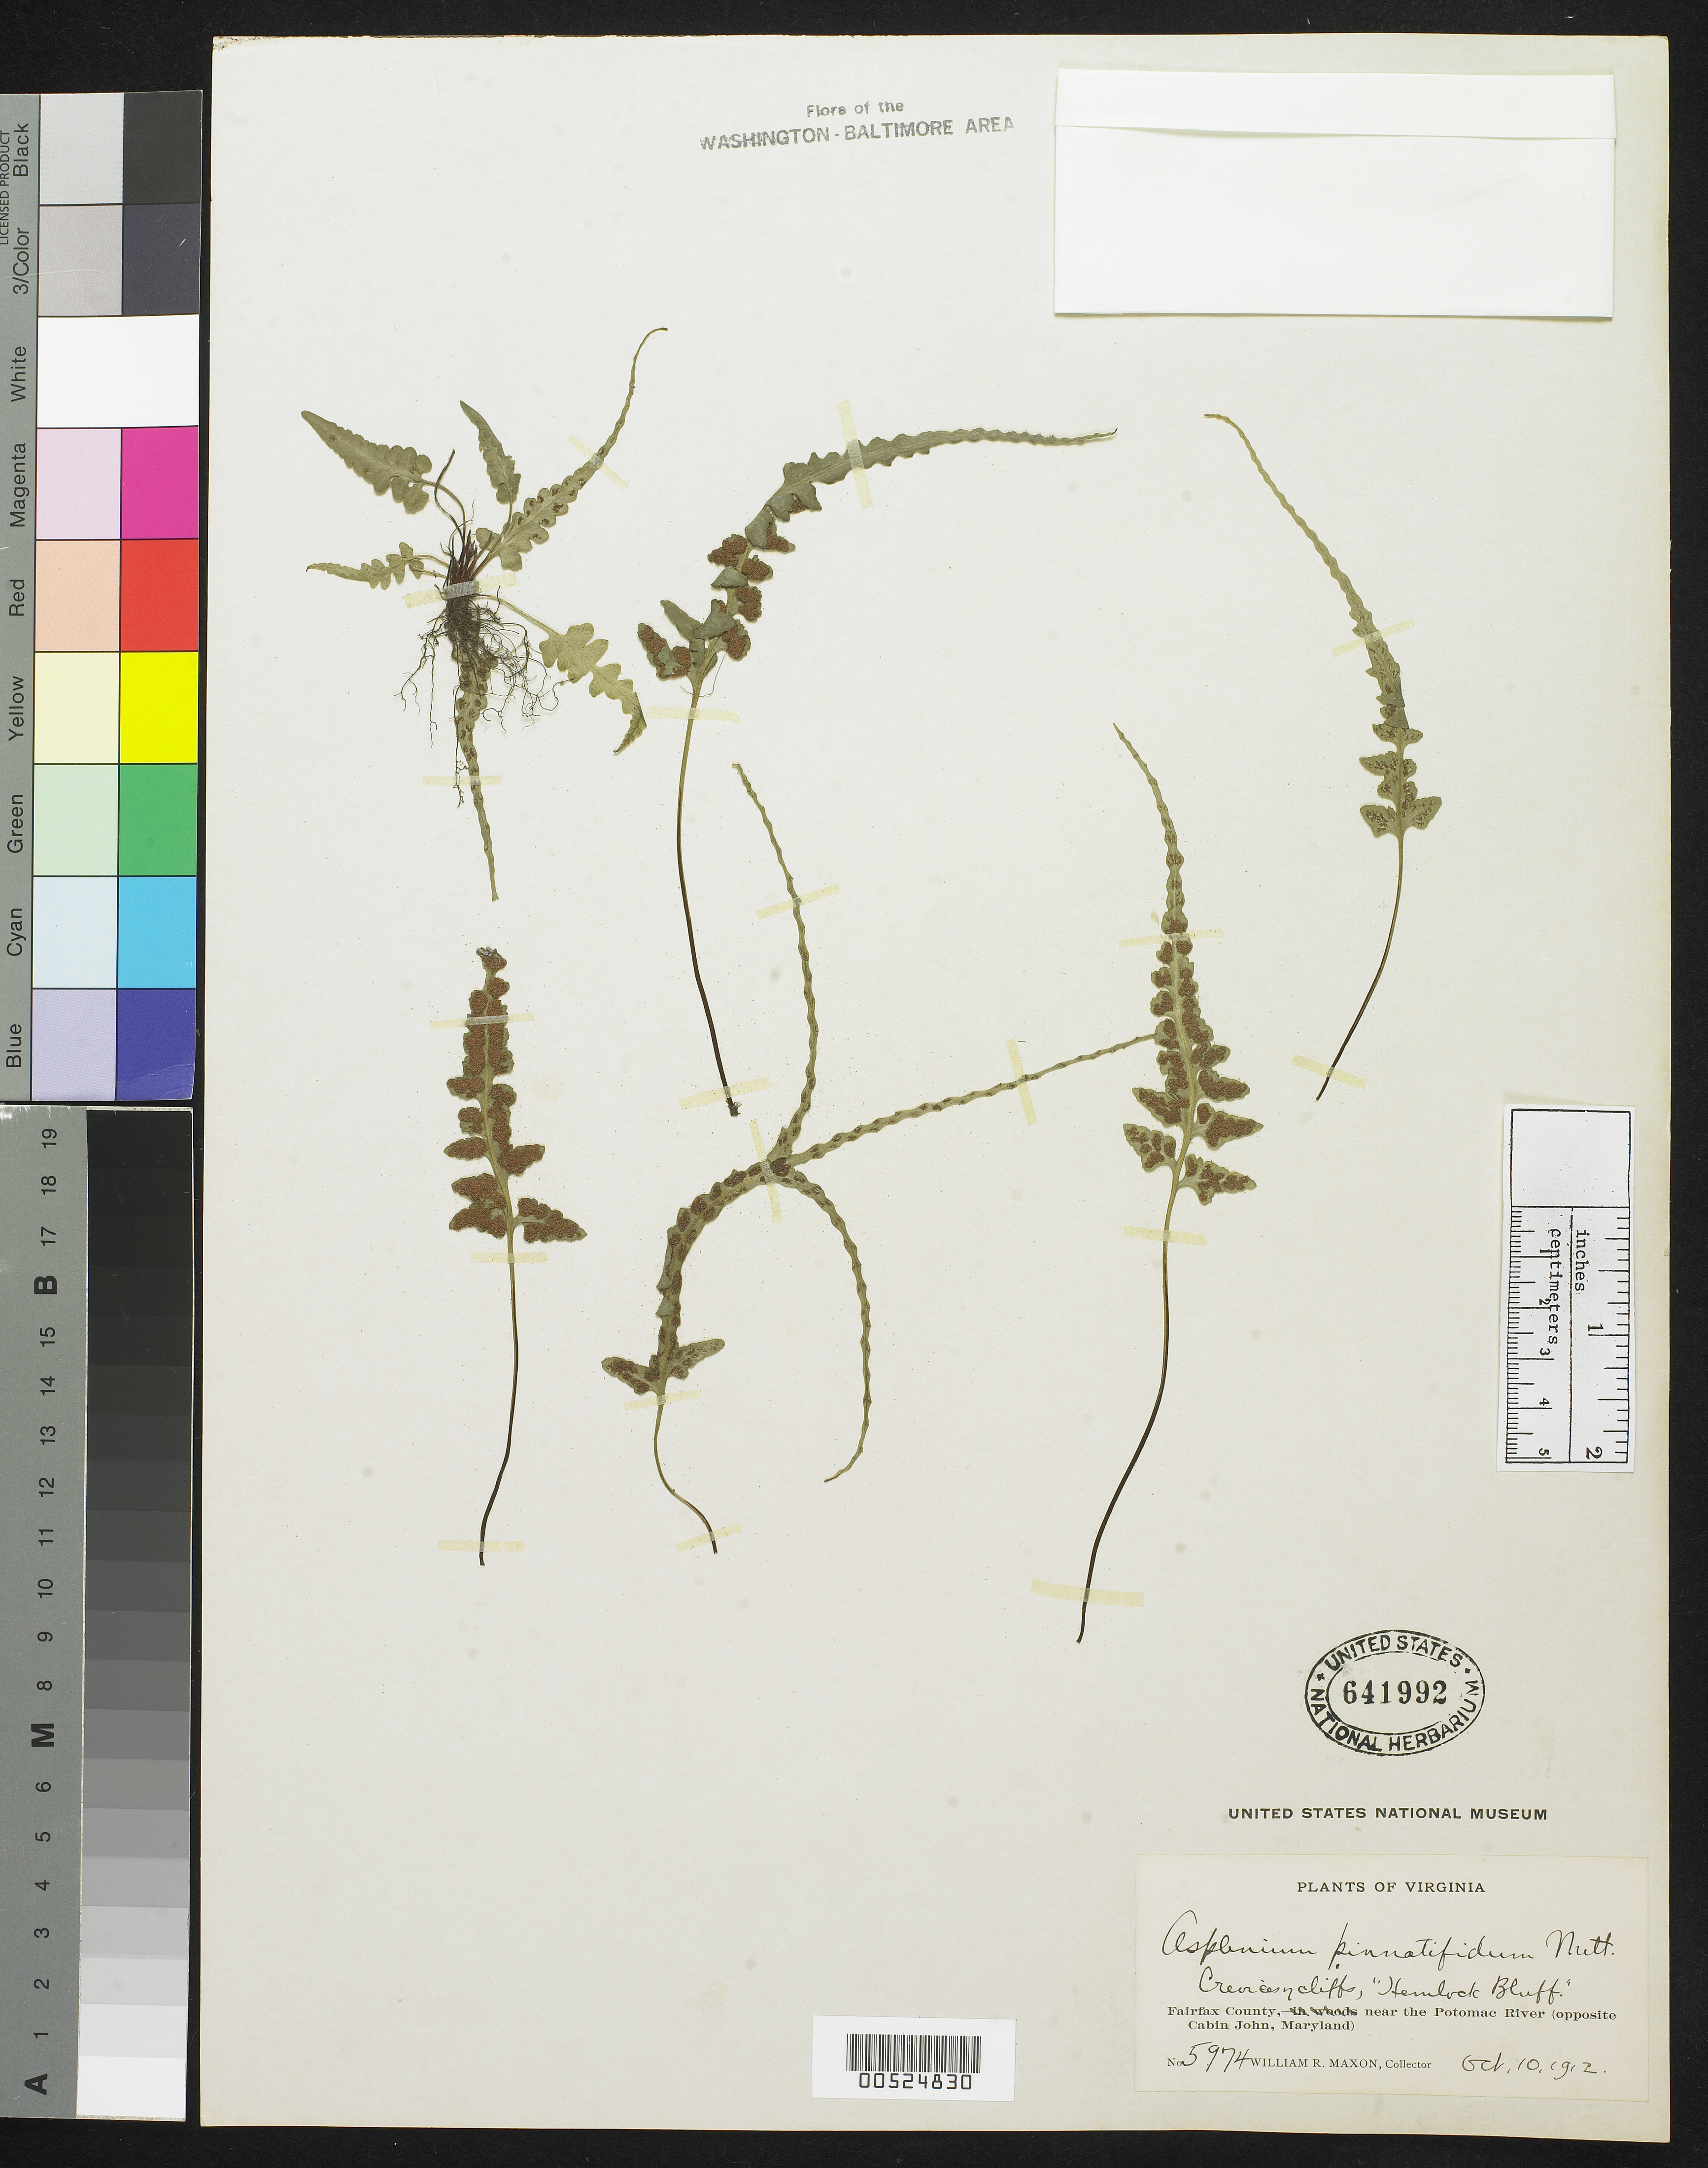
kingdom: Plantae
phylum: Tracheophyta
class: Polypodiopsida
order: Polypodiales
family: Aspleniaceae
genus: Asplenium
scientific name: Asplenium pinnatifidum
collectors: W. R. Maxon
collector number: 5974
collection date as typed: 10 Oct 1912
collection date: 1912-10-10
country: United States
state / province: Virginia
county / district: Fairfax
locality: Hemlock Bluff, near Potomac River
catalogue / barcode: US 641992